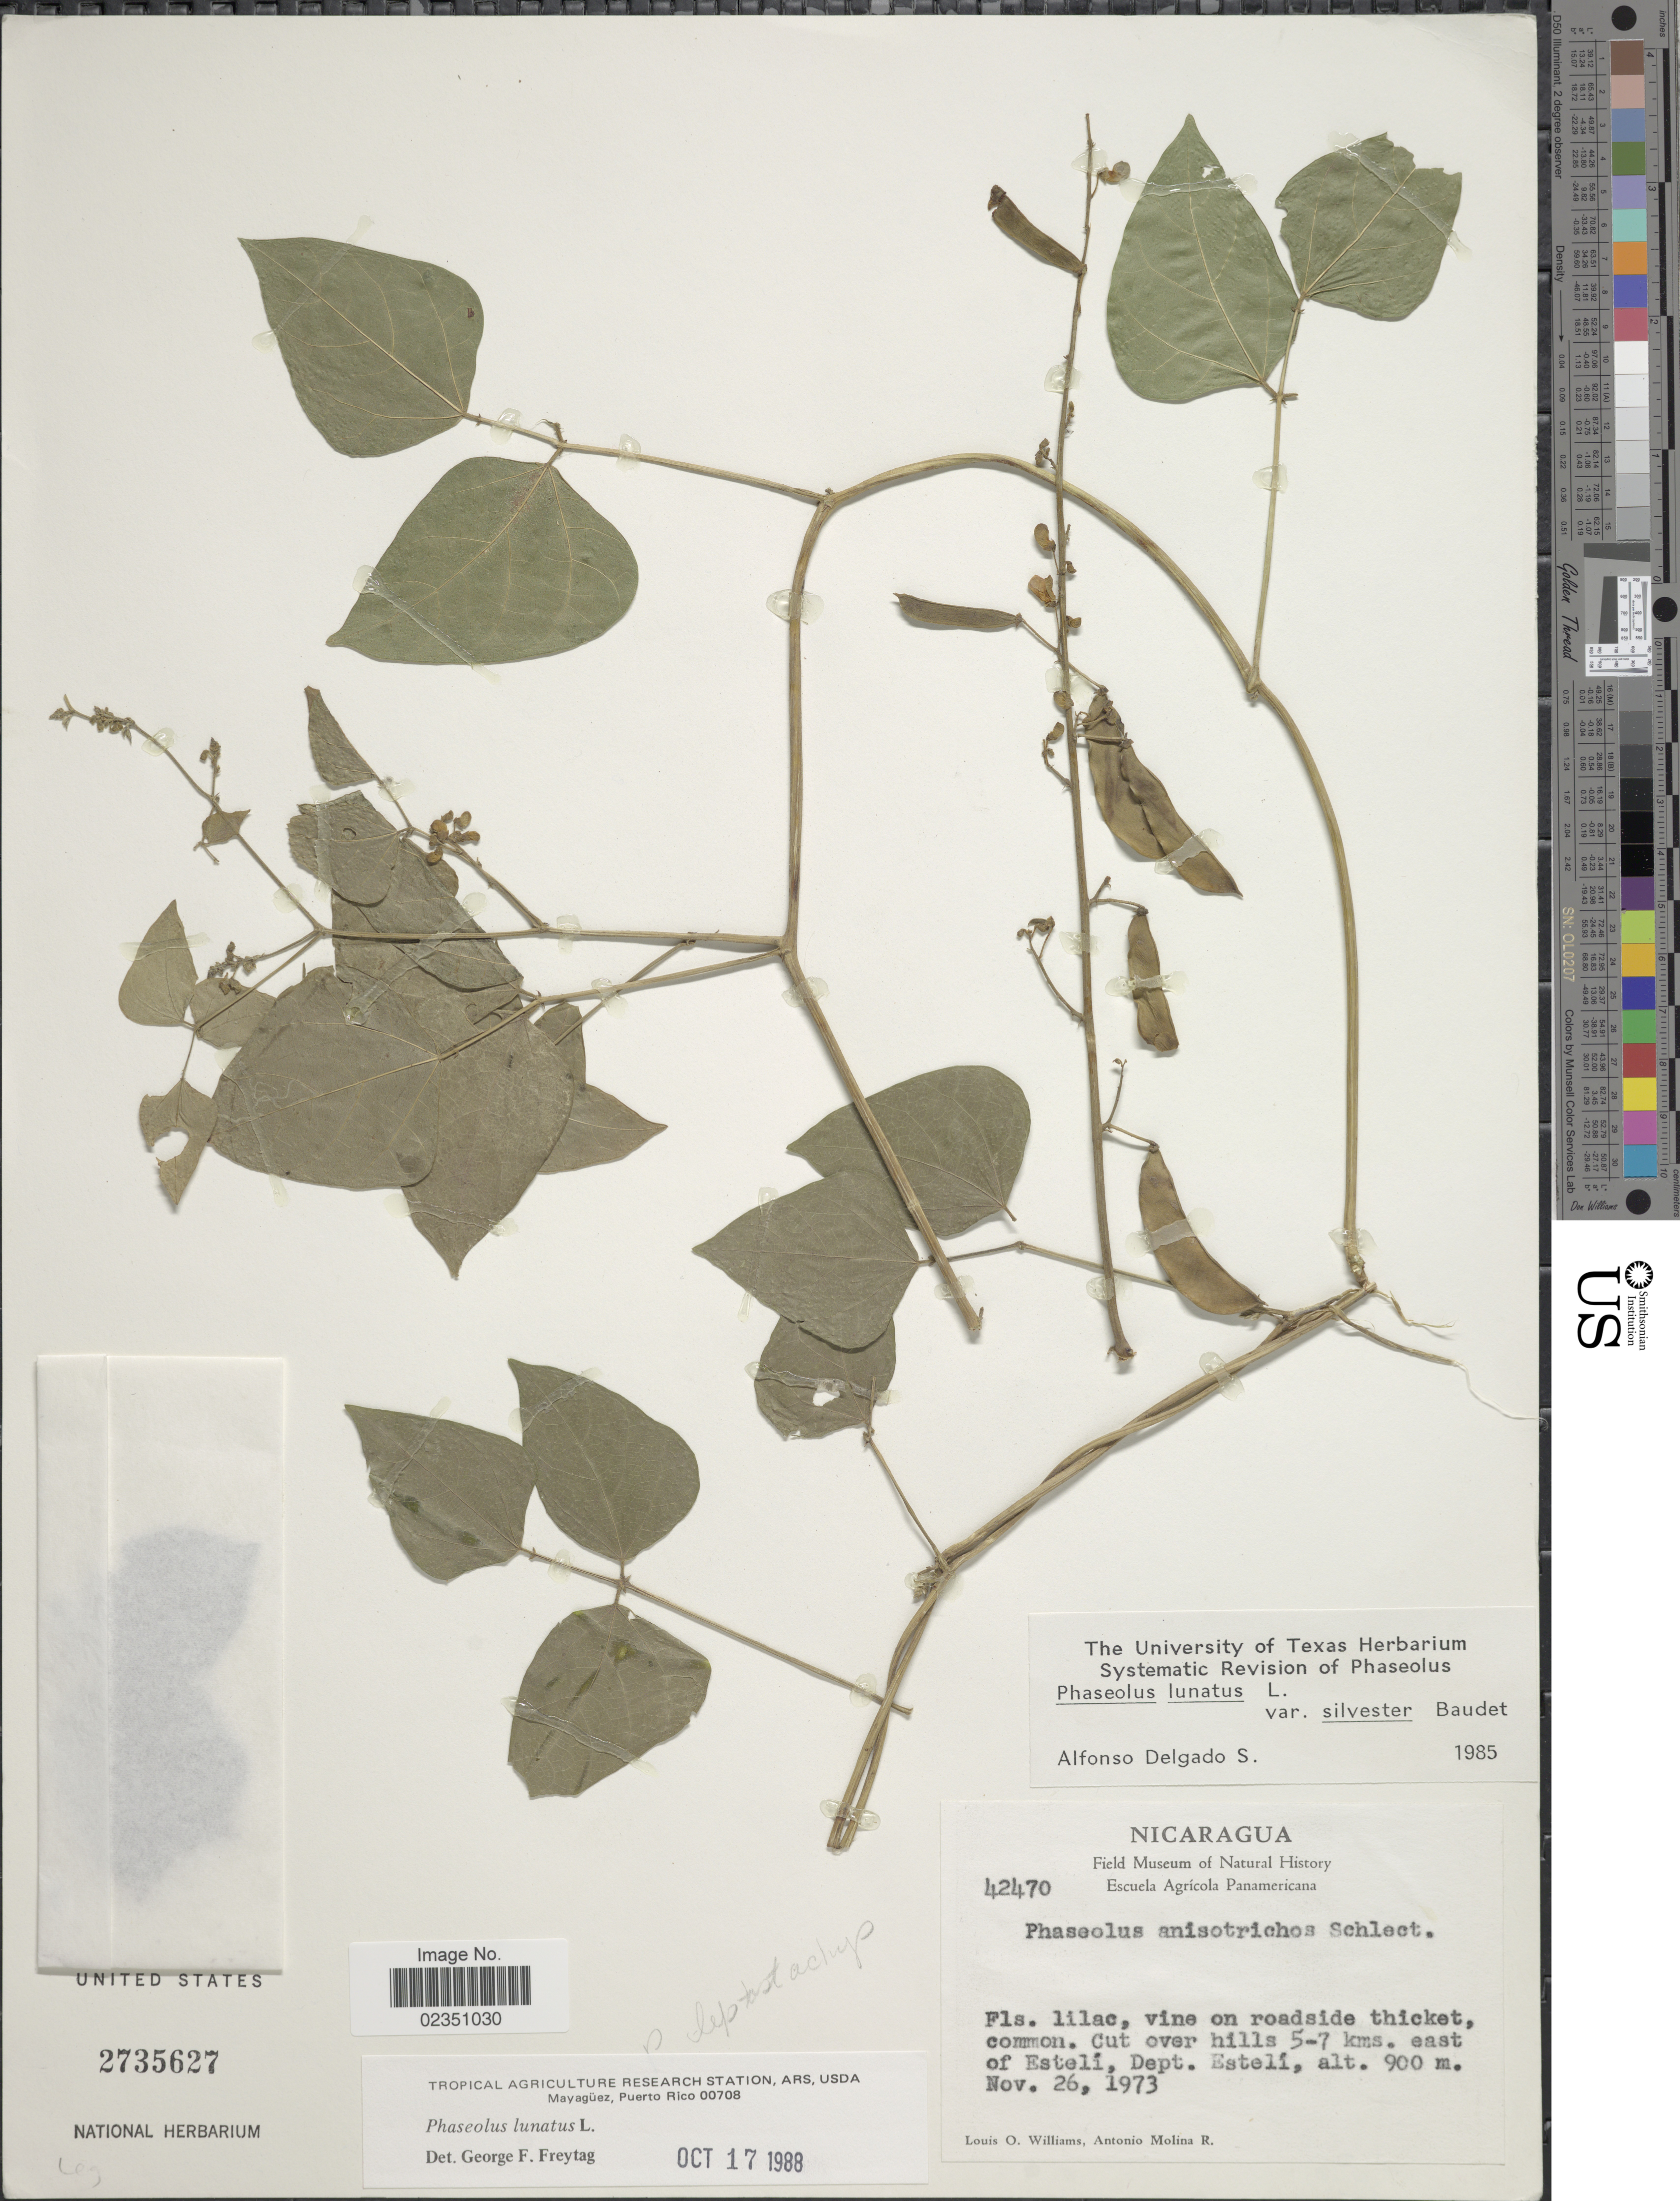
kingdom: Plantae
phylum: Tracheophyta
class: Magnoliopsida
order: Fabales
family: Fabaceae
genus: Phaseolus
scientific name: Phaseolus lunatus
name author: L.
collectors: L. O. Williams & A. Molina R.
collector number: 42470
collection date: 1973-11-26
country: Nicaragua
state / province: Esteli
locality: On roadside thicket, common. Cut over hills 5-7 kms east of Estelí, Dept. Estelí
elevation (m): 900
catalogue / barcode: US 2735627